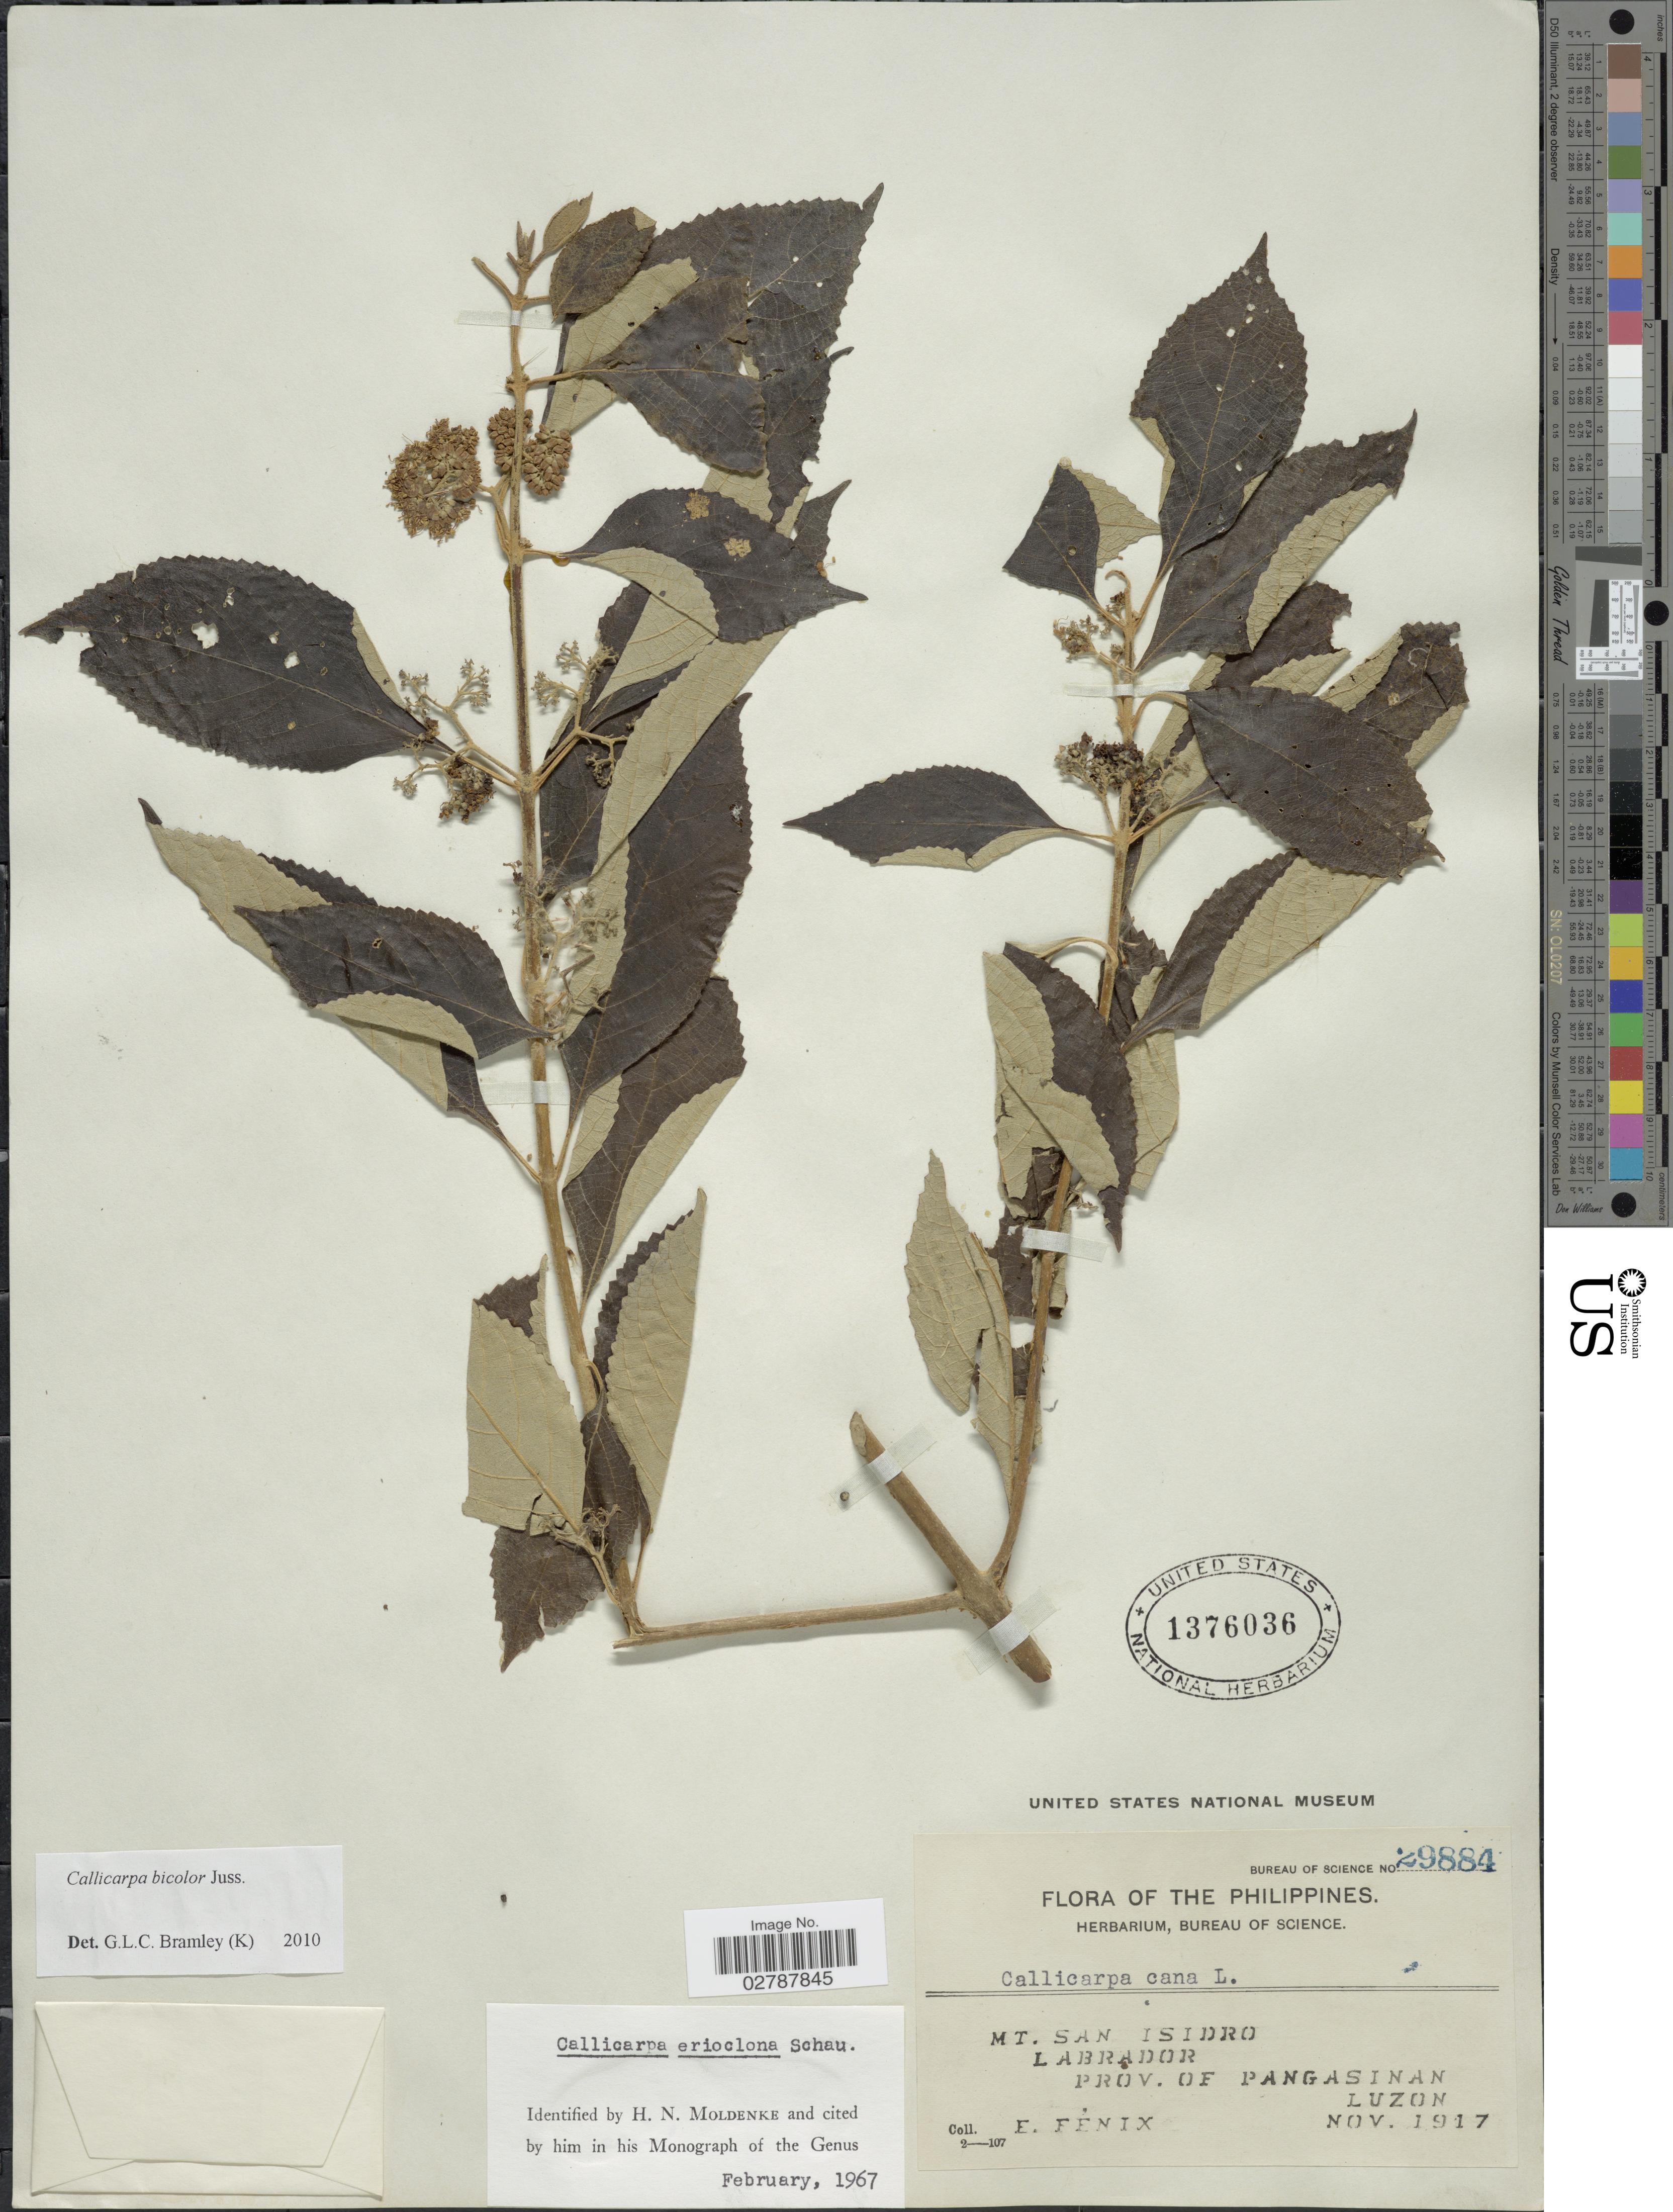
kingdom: Plantae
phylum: Tracheophyta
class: Magnoliopsida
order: Lamiales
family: Lamiaceae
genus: Callicarpa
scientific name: Callicarpa bicolor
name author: Juss.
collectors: E. Fénix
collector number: Bureau of Science29884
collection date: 1917-11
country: Philippines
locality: Mt. San Isidro. Labrador. Prov. of Pangasinan. Luzon.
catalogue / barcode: US 1376036